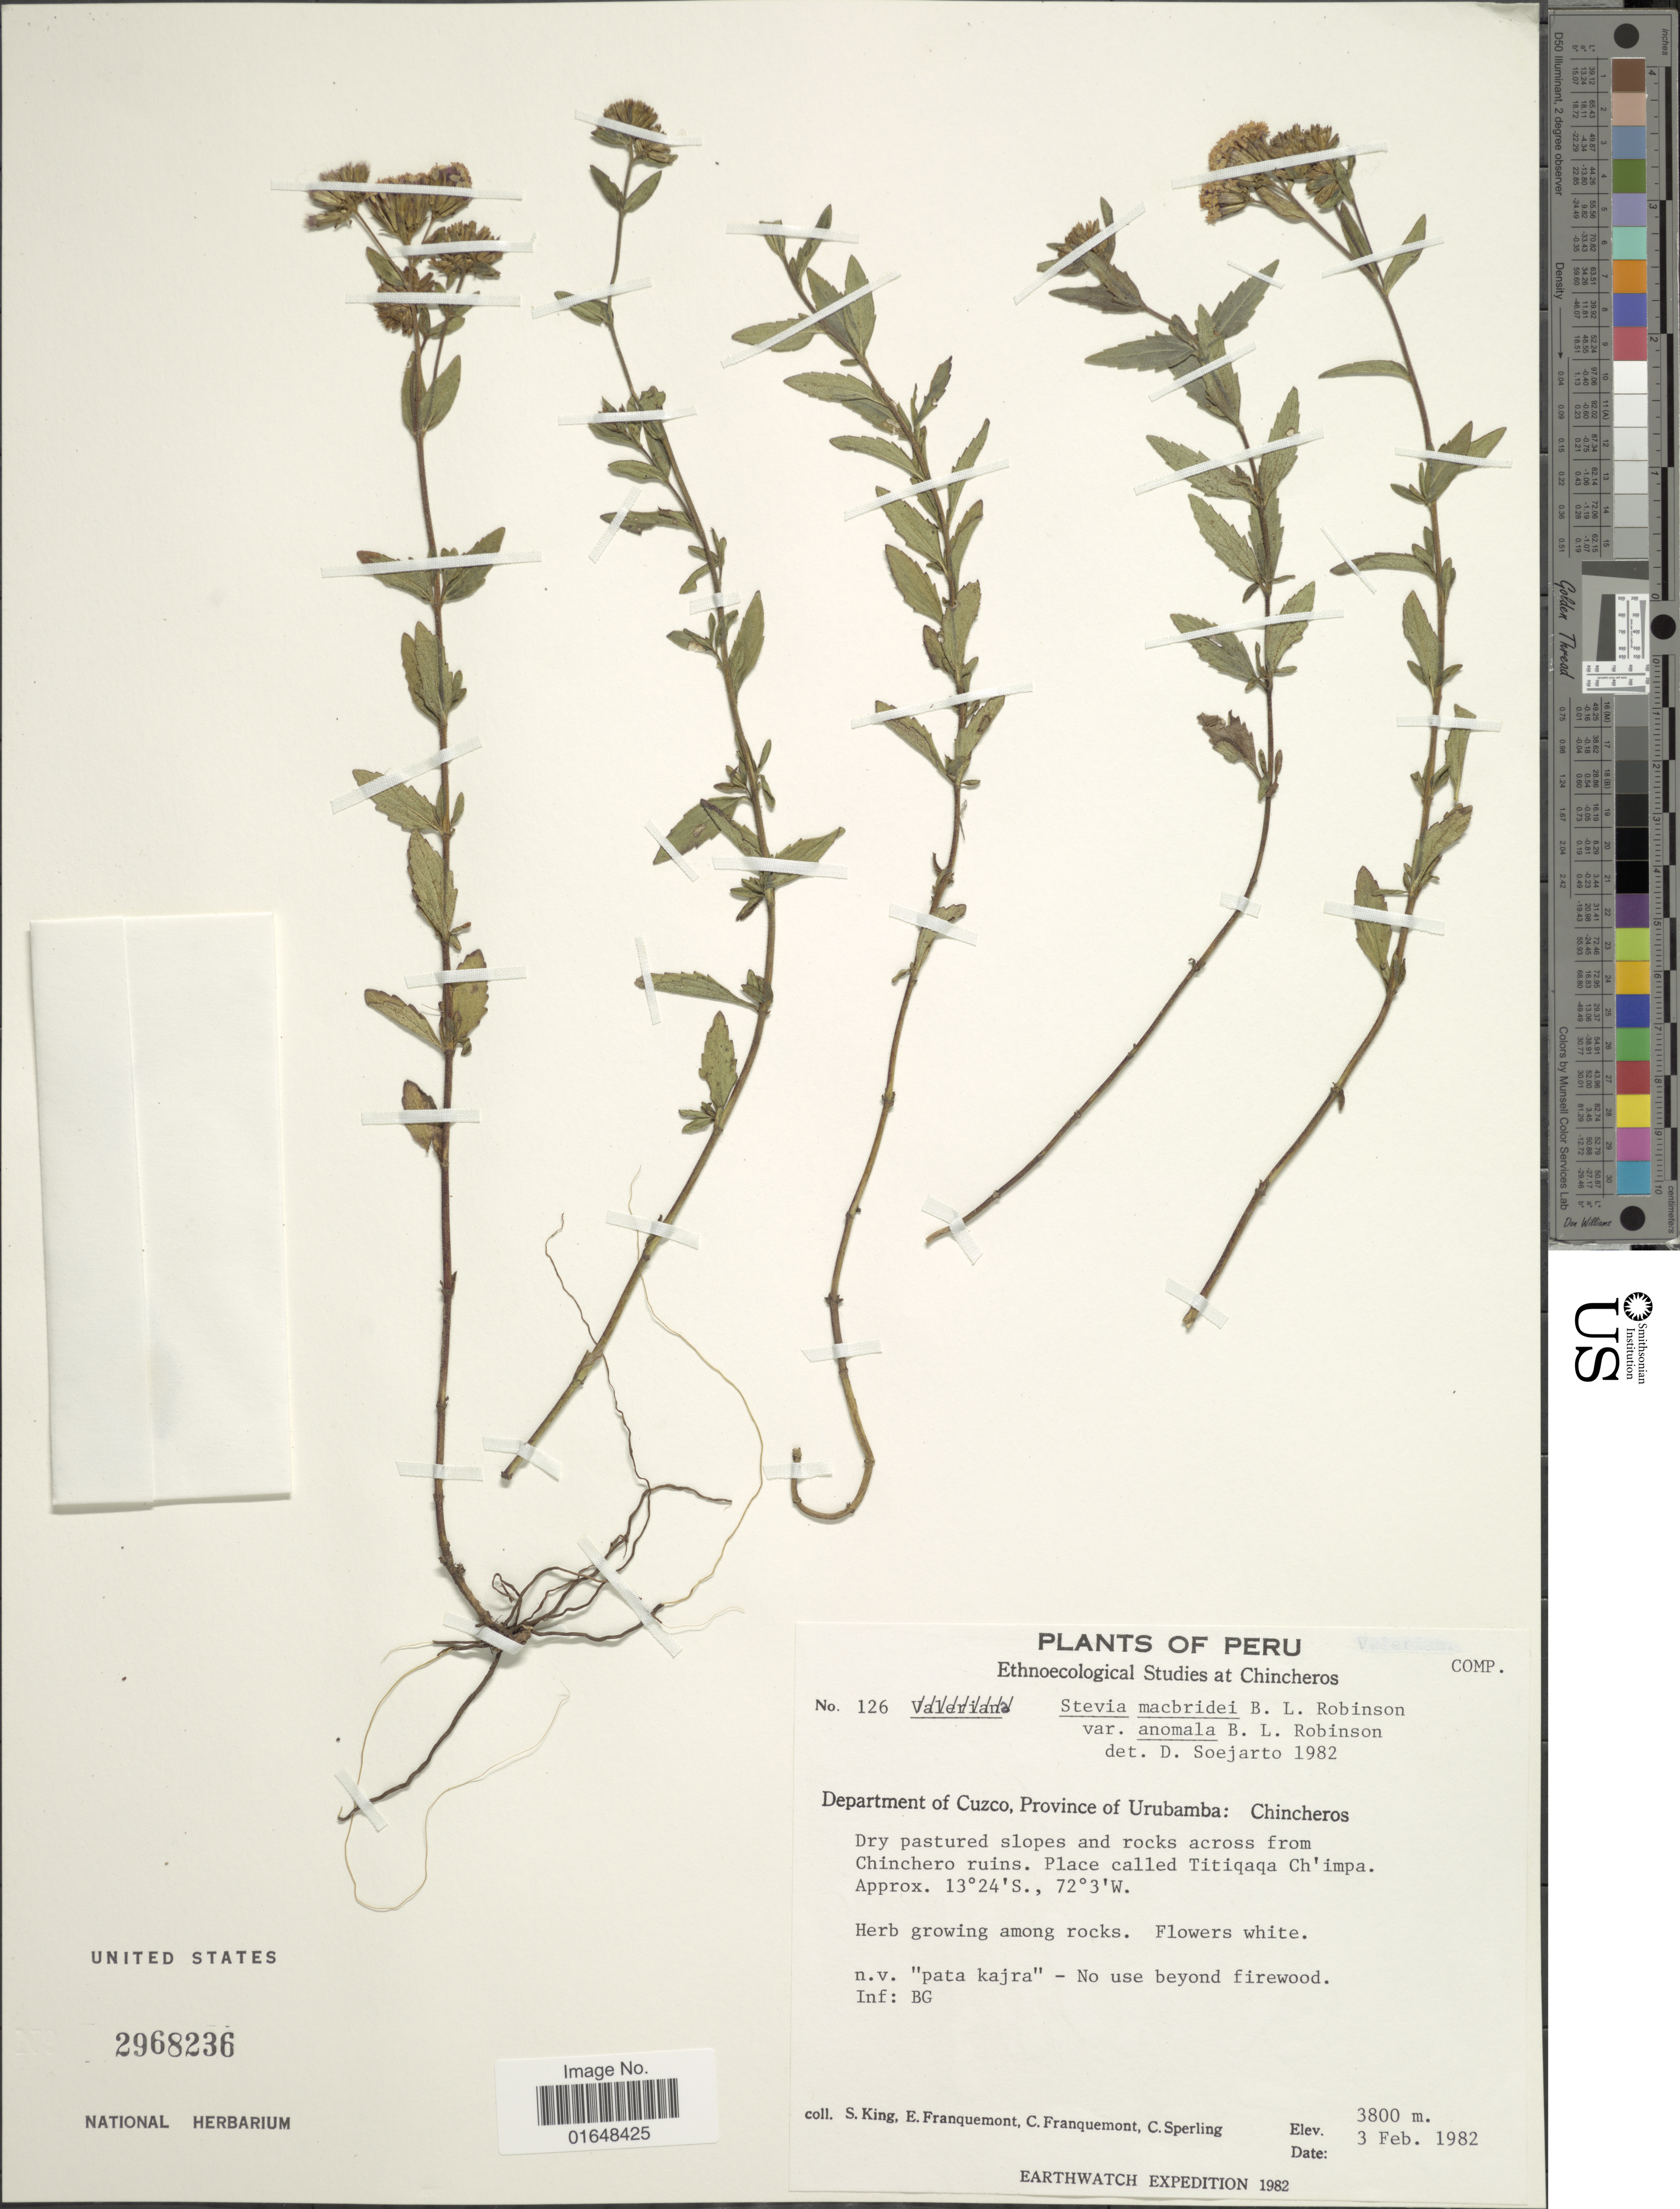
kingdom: Plantae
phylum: Tracheophyta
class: Magnoliopsida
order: Asterales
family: Asteraceae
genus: Stevia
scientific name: Stevia macbridei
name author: B.L. Rob.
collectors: S. King, E. Franquemont, C. Franquement & C. Sperling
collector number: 126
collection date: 1982-02-03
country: Peru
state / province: Cusco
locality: Department of Cuzco, Province of Urubamba: Chicheros. Dry pastured slopes and rocks across from Chinchero ruins. Place called Titiqaqa Ch'impa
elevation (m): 3800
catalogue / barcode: US 2968236